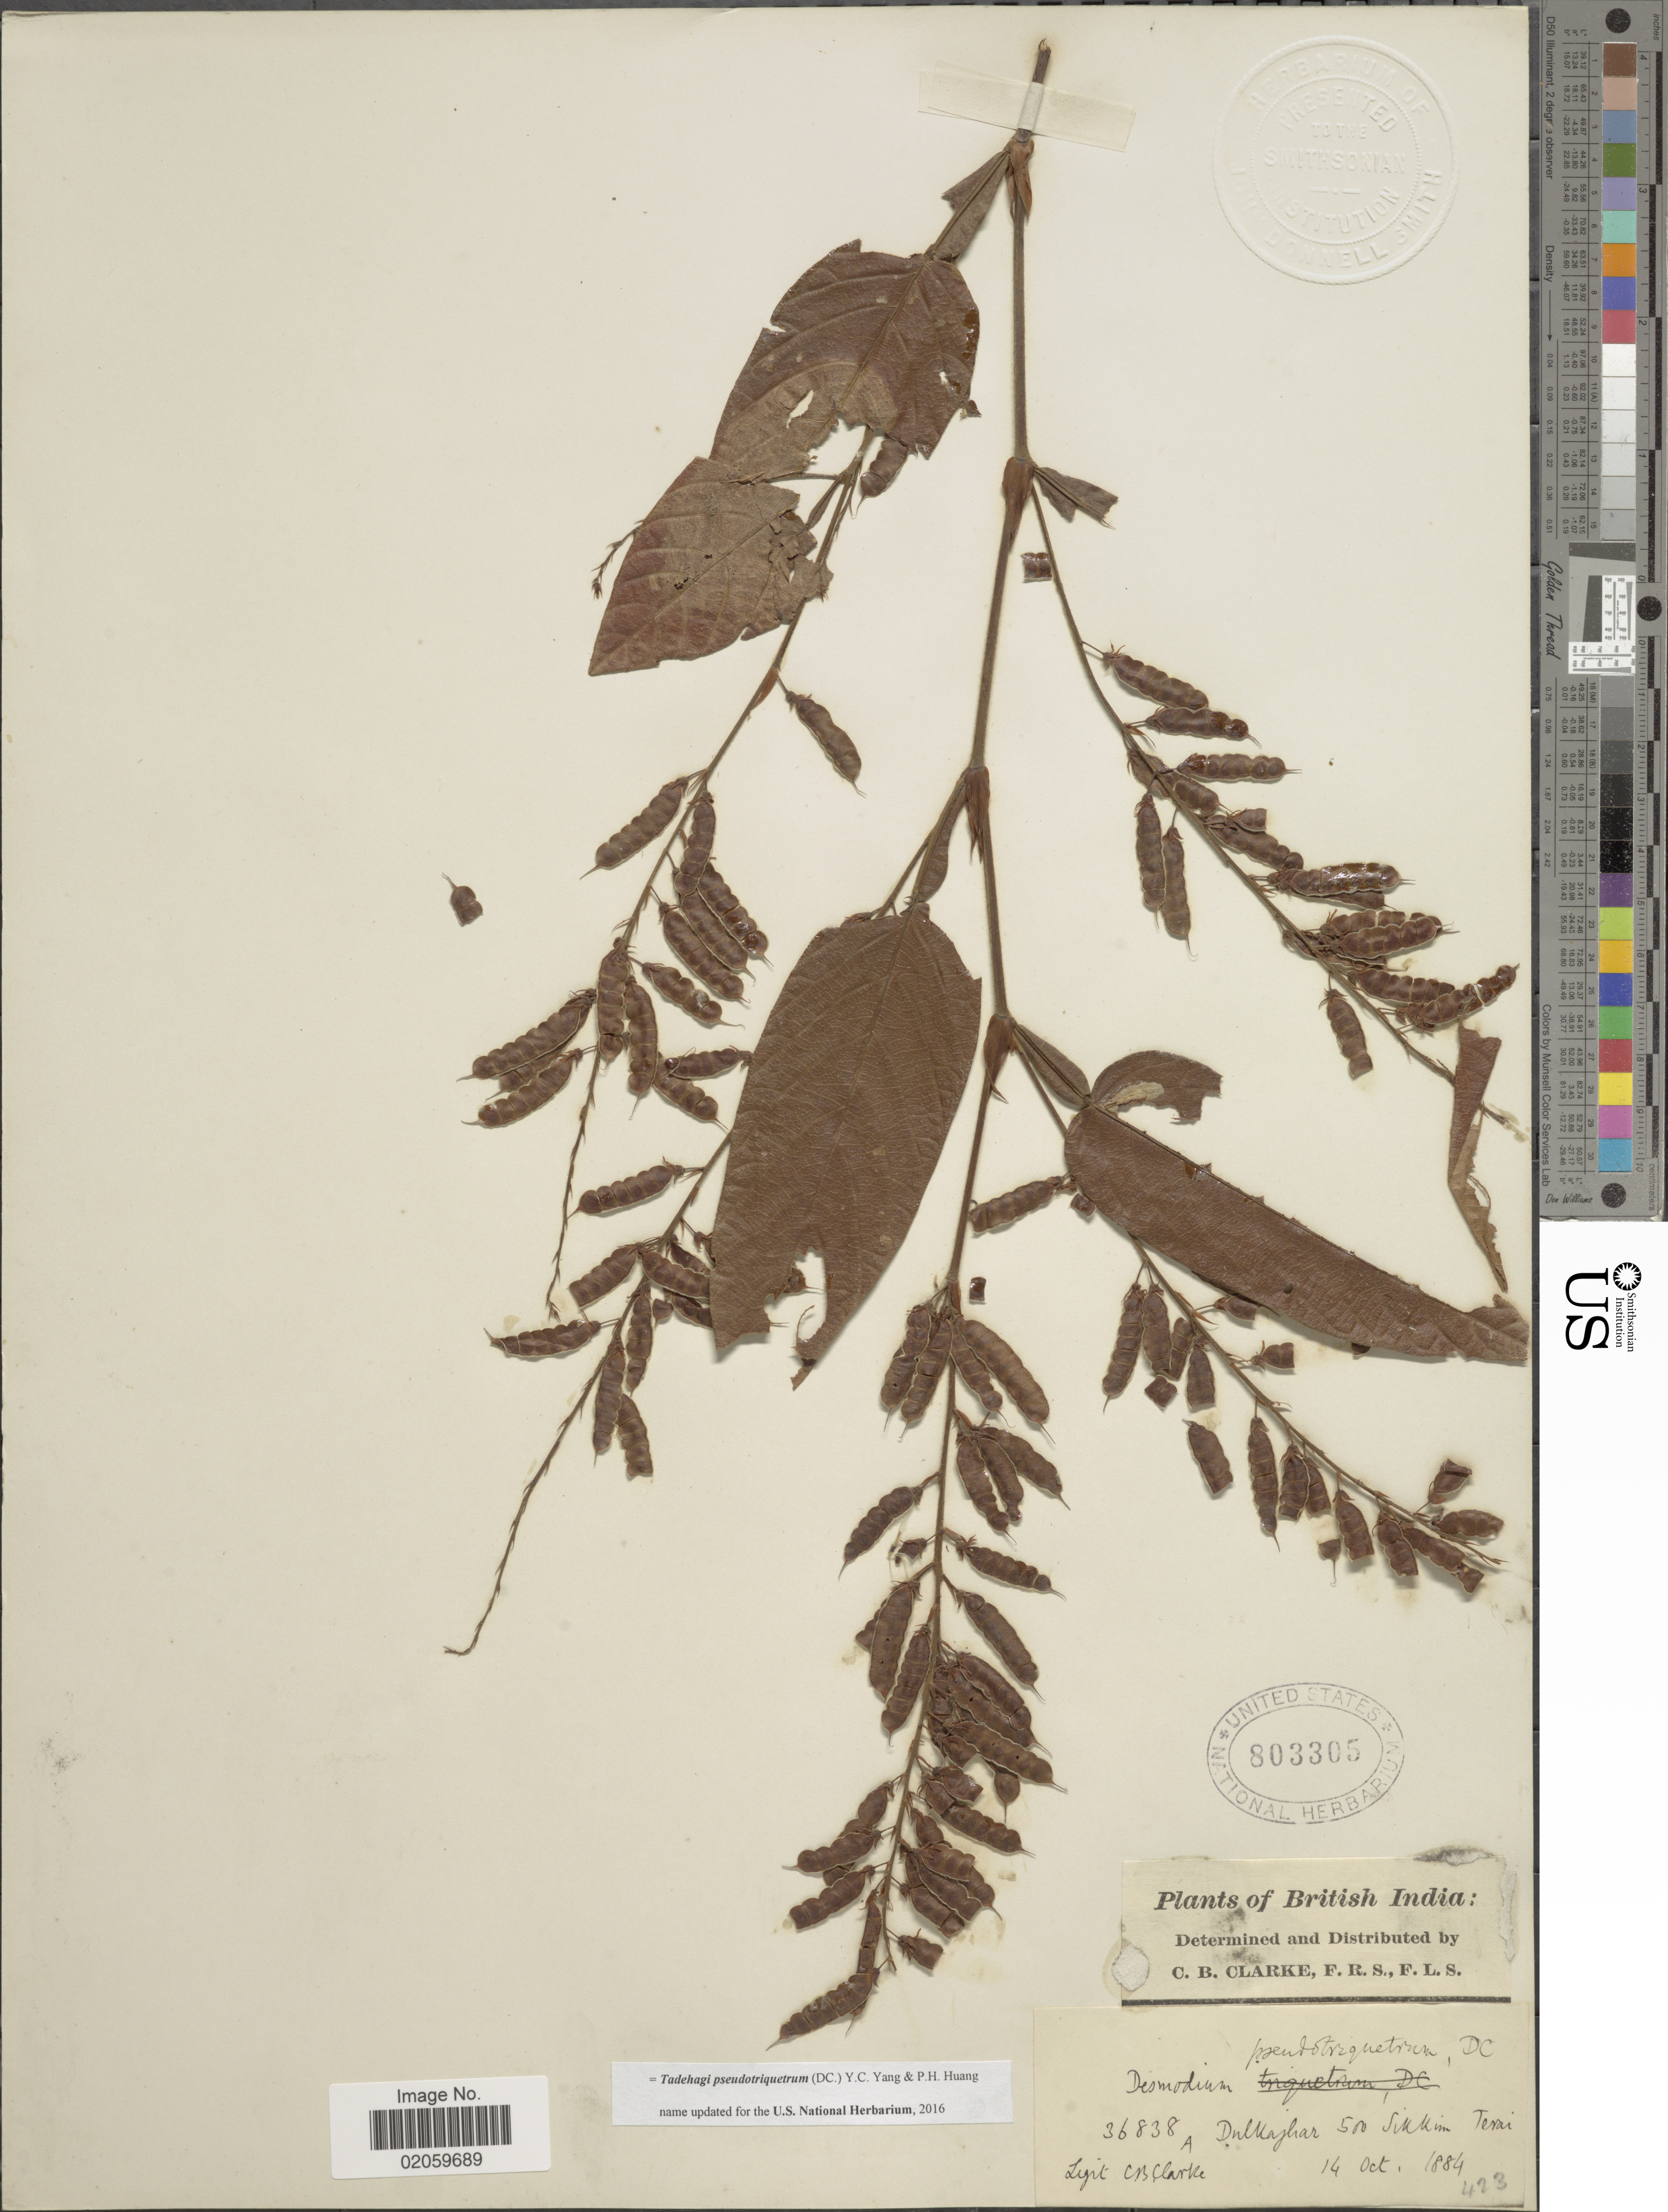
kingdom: Plantae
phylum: Tracheophyta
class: Magnoliopsida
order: Fabales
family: Fabaceae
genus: Tadehagi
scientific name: Tadehagi pseudotriquetrum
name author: (DC.) H. Ohashi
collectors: C. B. Clarke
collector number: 36838A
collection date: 1884-10-14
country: India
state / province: Sikkim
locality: Dalkajhar, Sikkim Terai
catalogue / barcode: US 803305